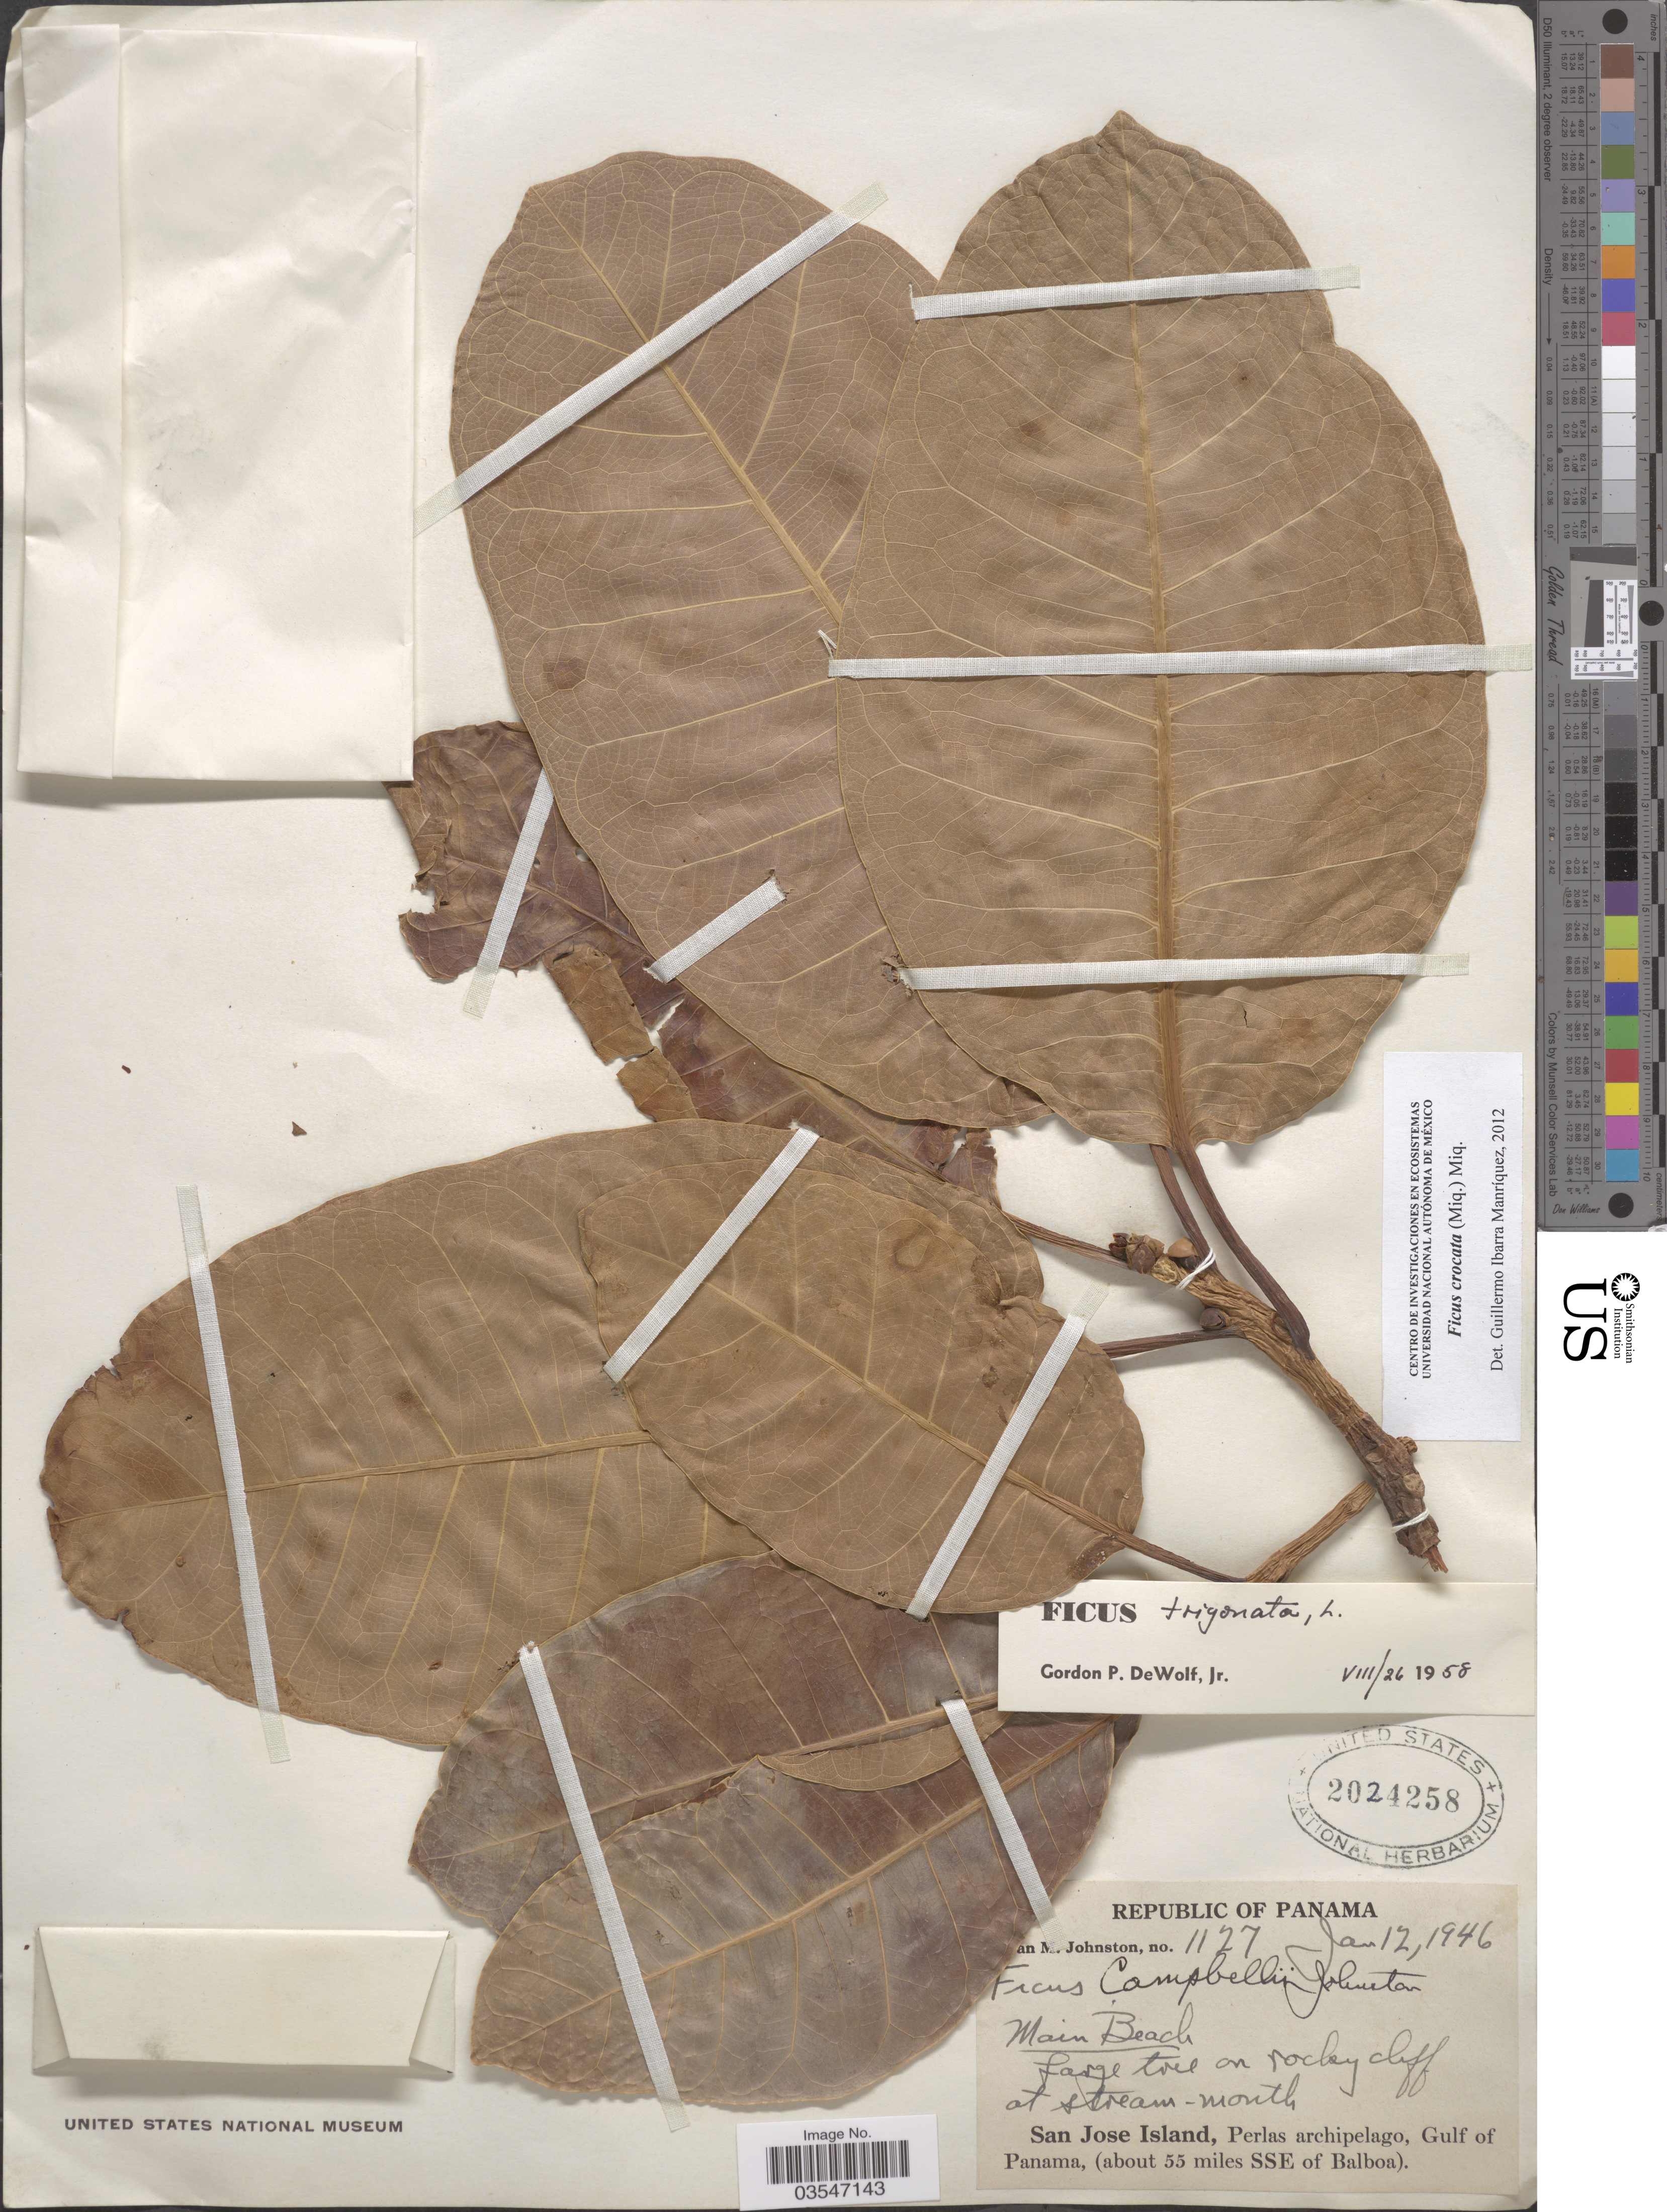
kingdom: Plantae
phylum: Tracheophyta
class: Magnoliopsida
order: Rosales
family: Moraceae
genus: Ficus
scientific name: Ficus crocata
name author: (Miq.) Miq.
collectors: I.M. Johnston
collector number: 1127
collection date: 1946-01-12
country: Panama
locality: Main Beach. San Jose Island, Perlas archipelago, Gulf of Panama, (about 55 miles SSE of Balboa).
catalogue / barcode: US 2024258